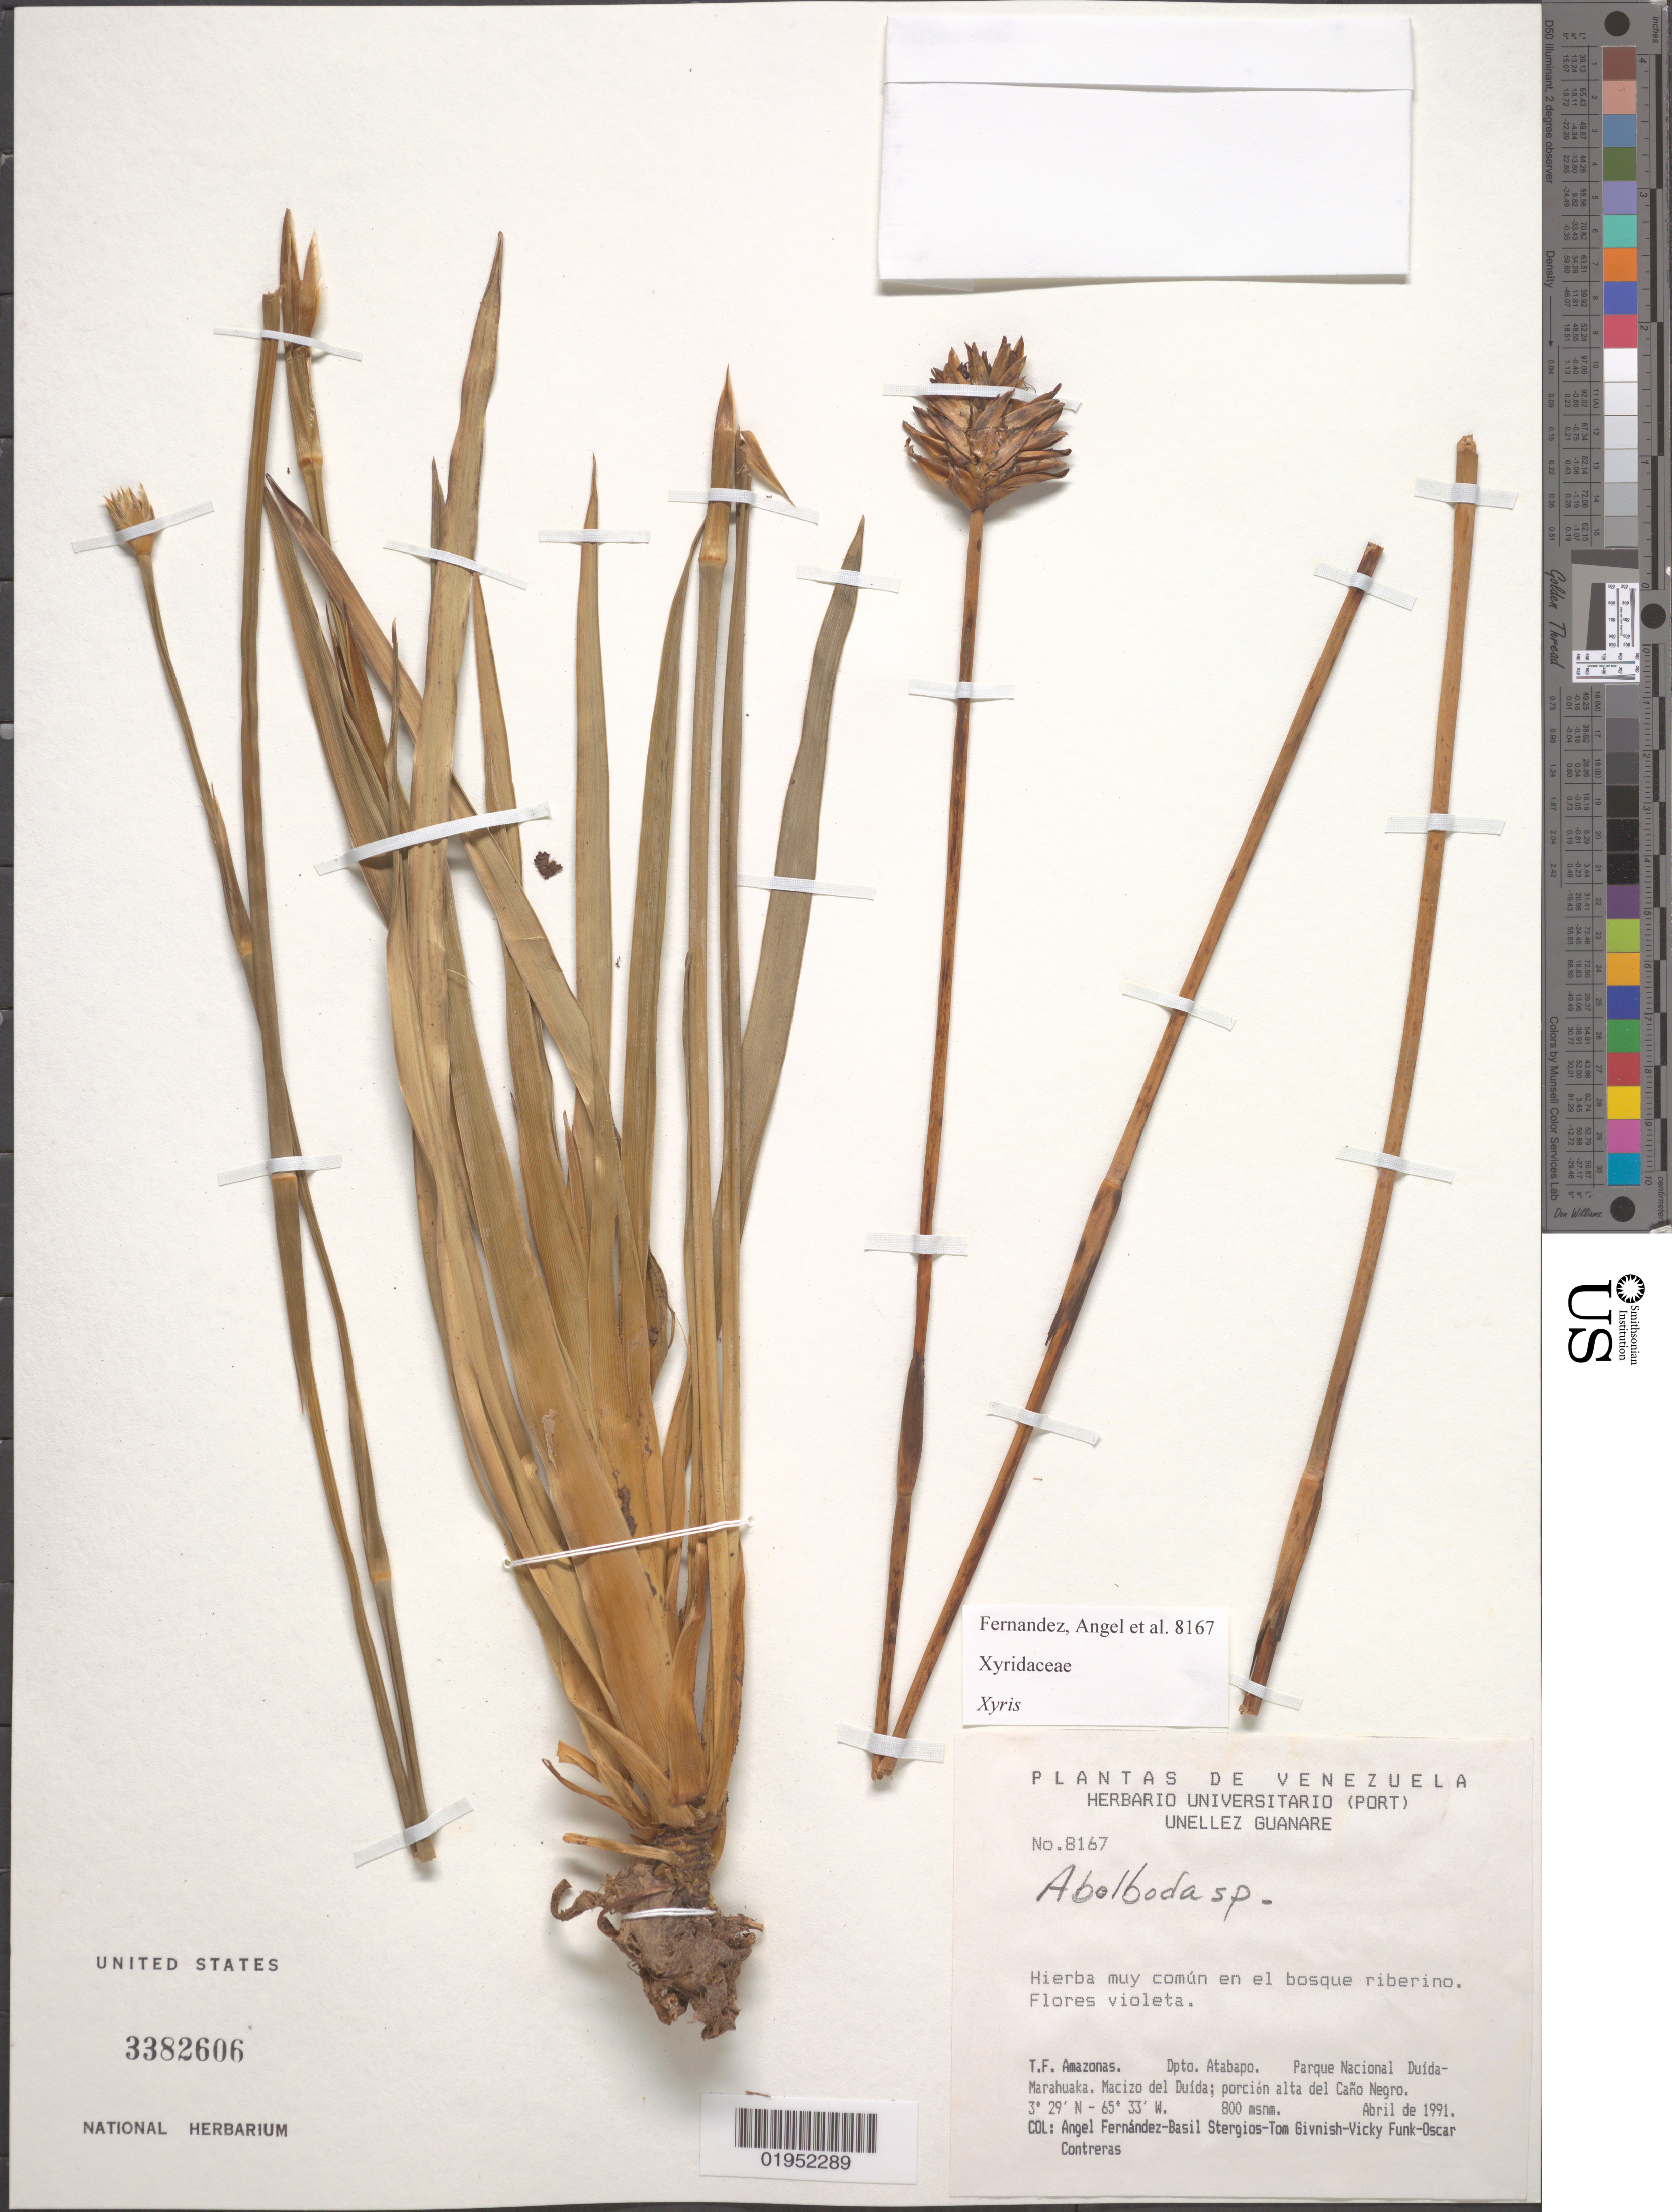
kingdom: Plantae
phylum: Tracheophyta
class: Liliopsida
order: Poales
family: Xyridaceae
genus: Abolboda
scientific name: Abolboda sp.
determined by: Strong, Mark T., (BOT), Smithsonian Institution - National Museum of Natural History (UNITED STATES)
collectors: A. Fernández, B. G. Stergios, T. J. Givnish, V. Funk & O. Contreras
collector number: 8167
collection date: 1991-04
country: Venezuela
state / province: Amazonas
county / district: Atabapo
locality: Parque Nacional Duida-Marahuaka, Macizo del Duida, porcion alta del Cano Negro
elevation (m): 800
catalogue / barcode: US 3382606